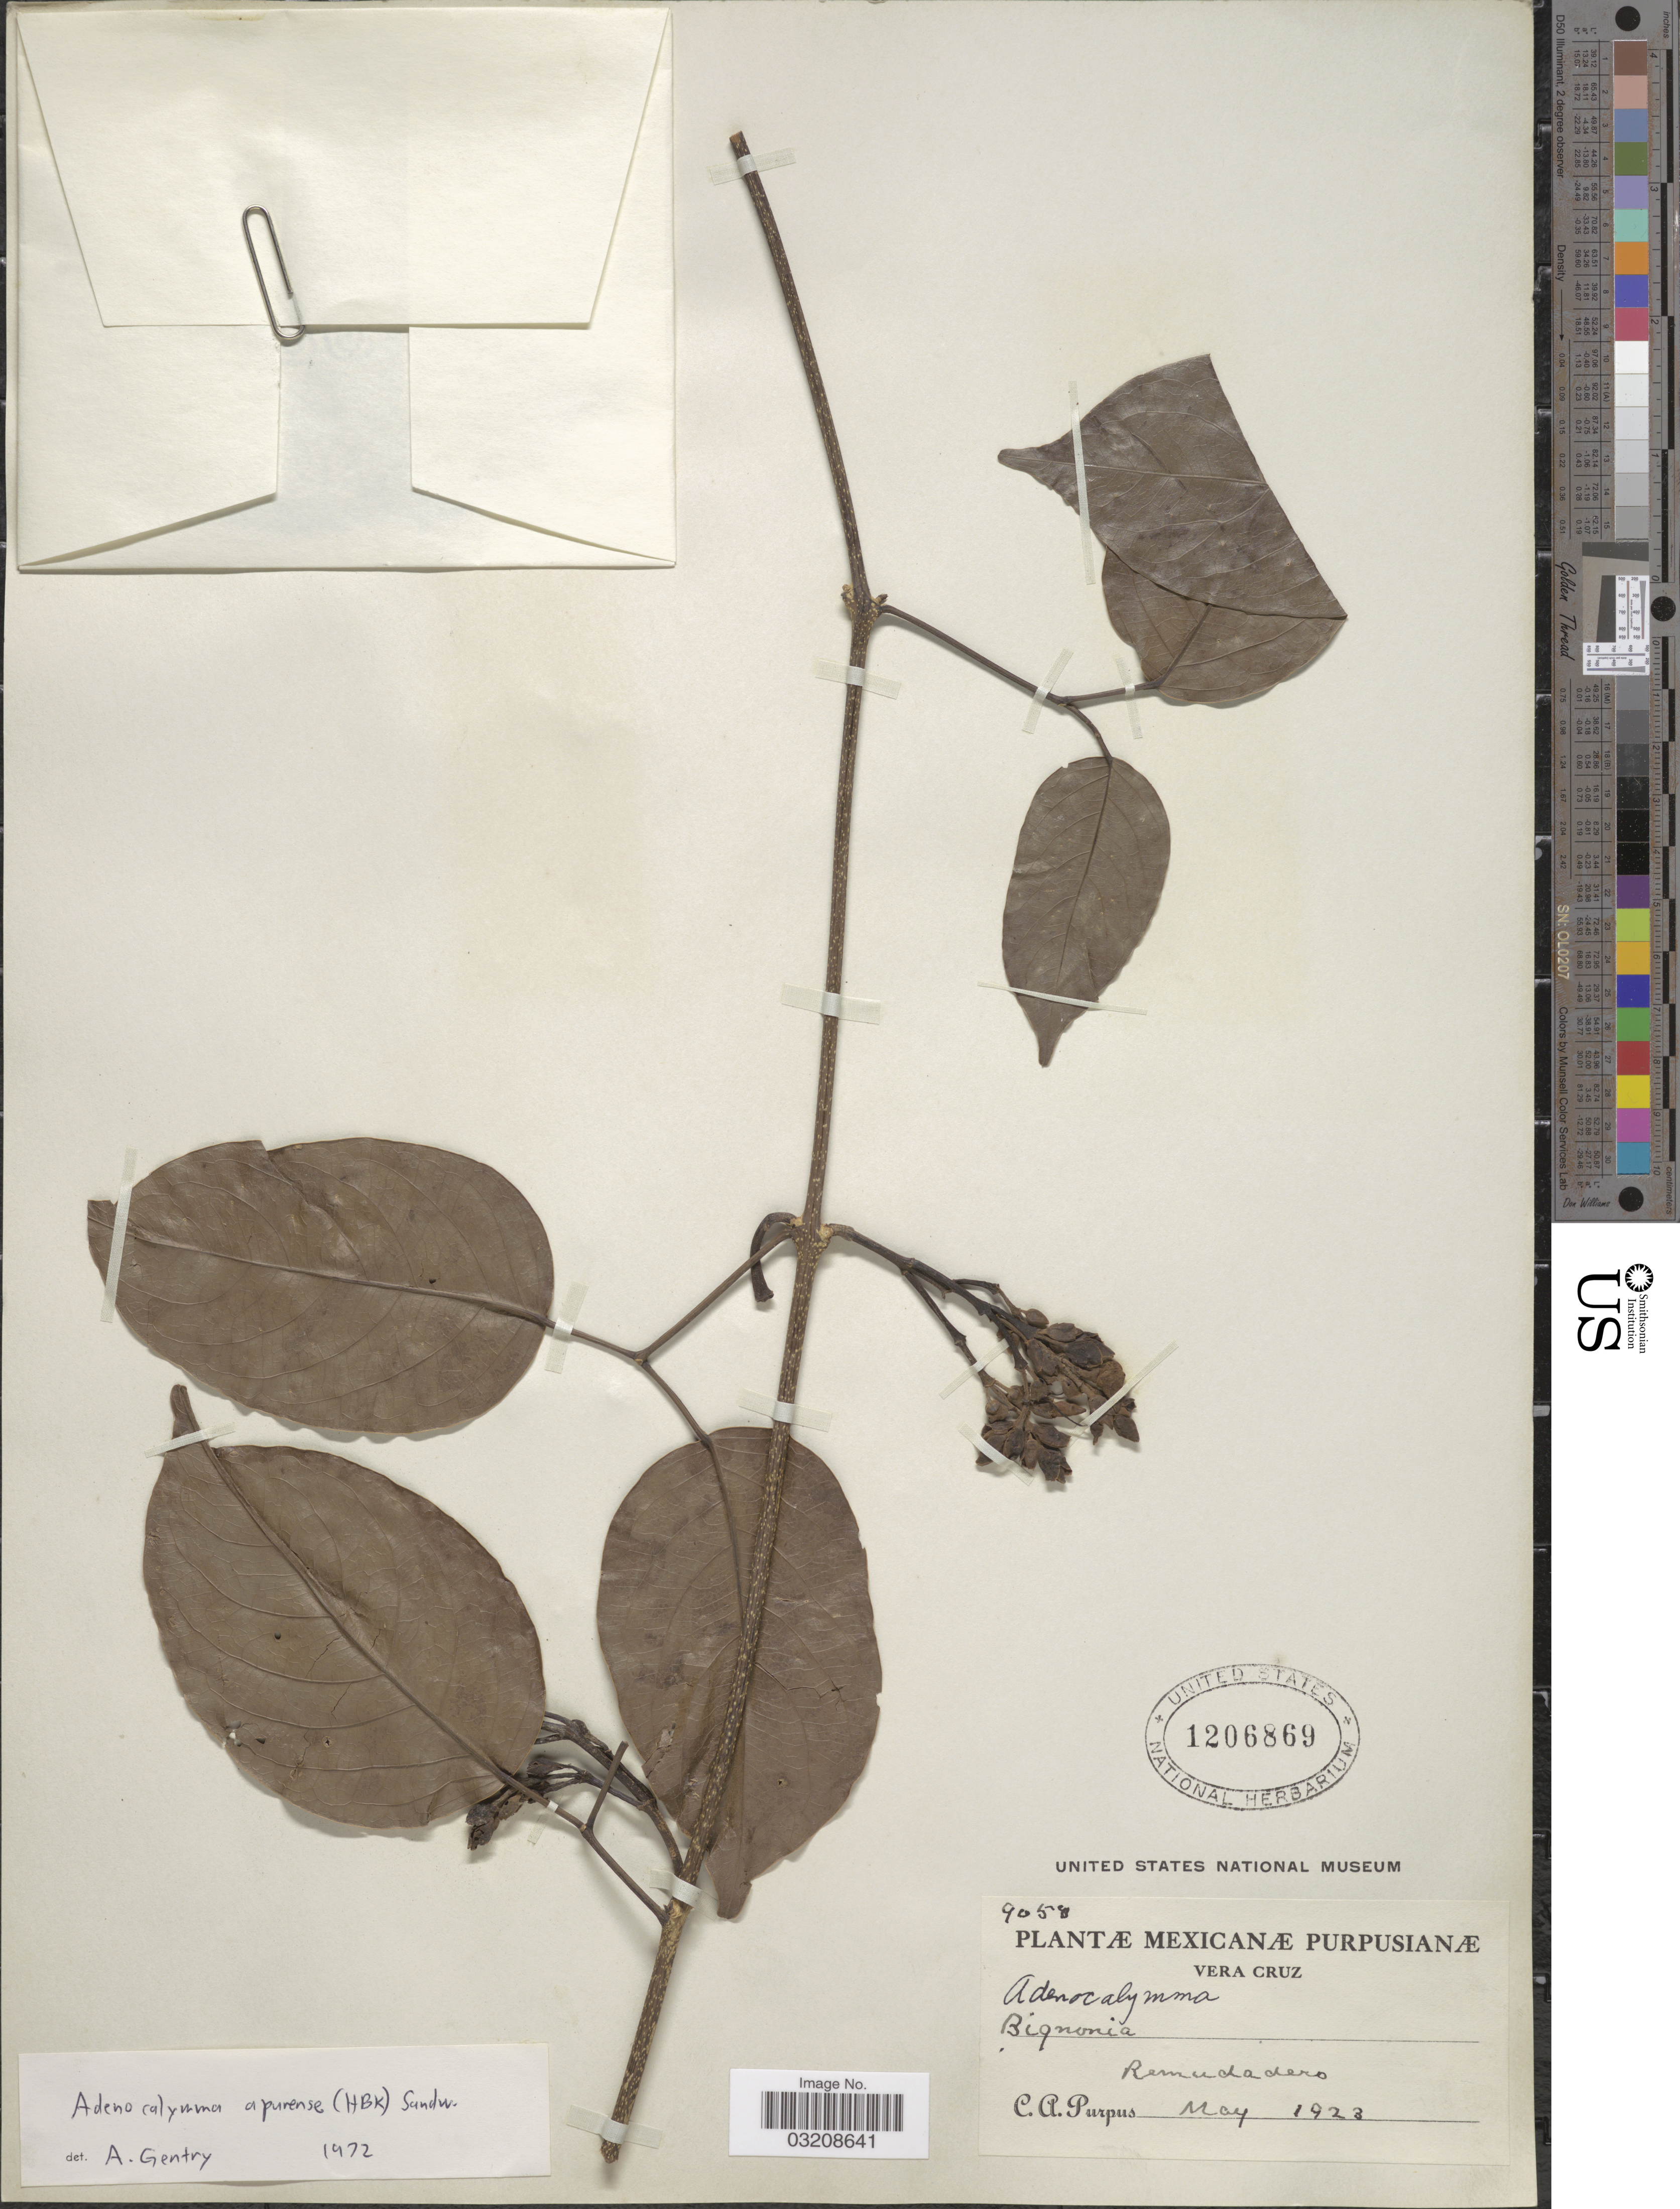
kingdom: Plantae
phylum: Tracheophyta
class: Magnoliopsida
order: Lamiales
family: Bignoniaceae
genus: Adenocalymma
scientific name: Adenocalymma apurense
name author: (Kunth) Sandwith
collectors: C. A. Purpus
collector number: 9058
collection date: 1923-05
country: Mexico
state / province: Veracruz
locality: Vera Cruz. Remudadero.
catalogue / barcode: US 1206869